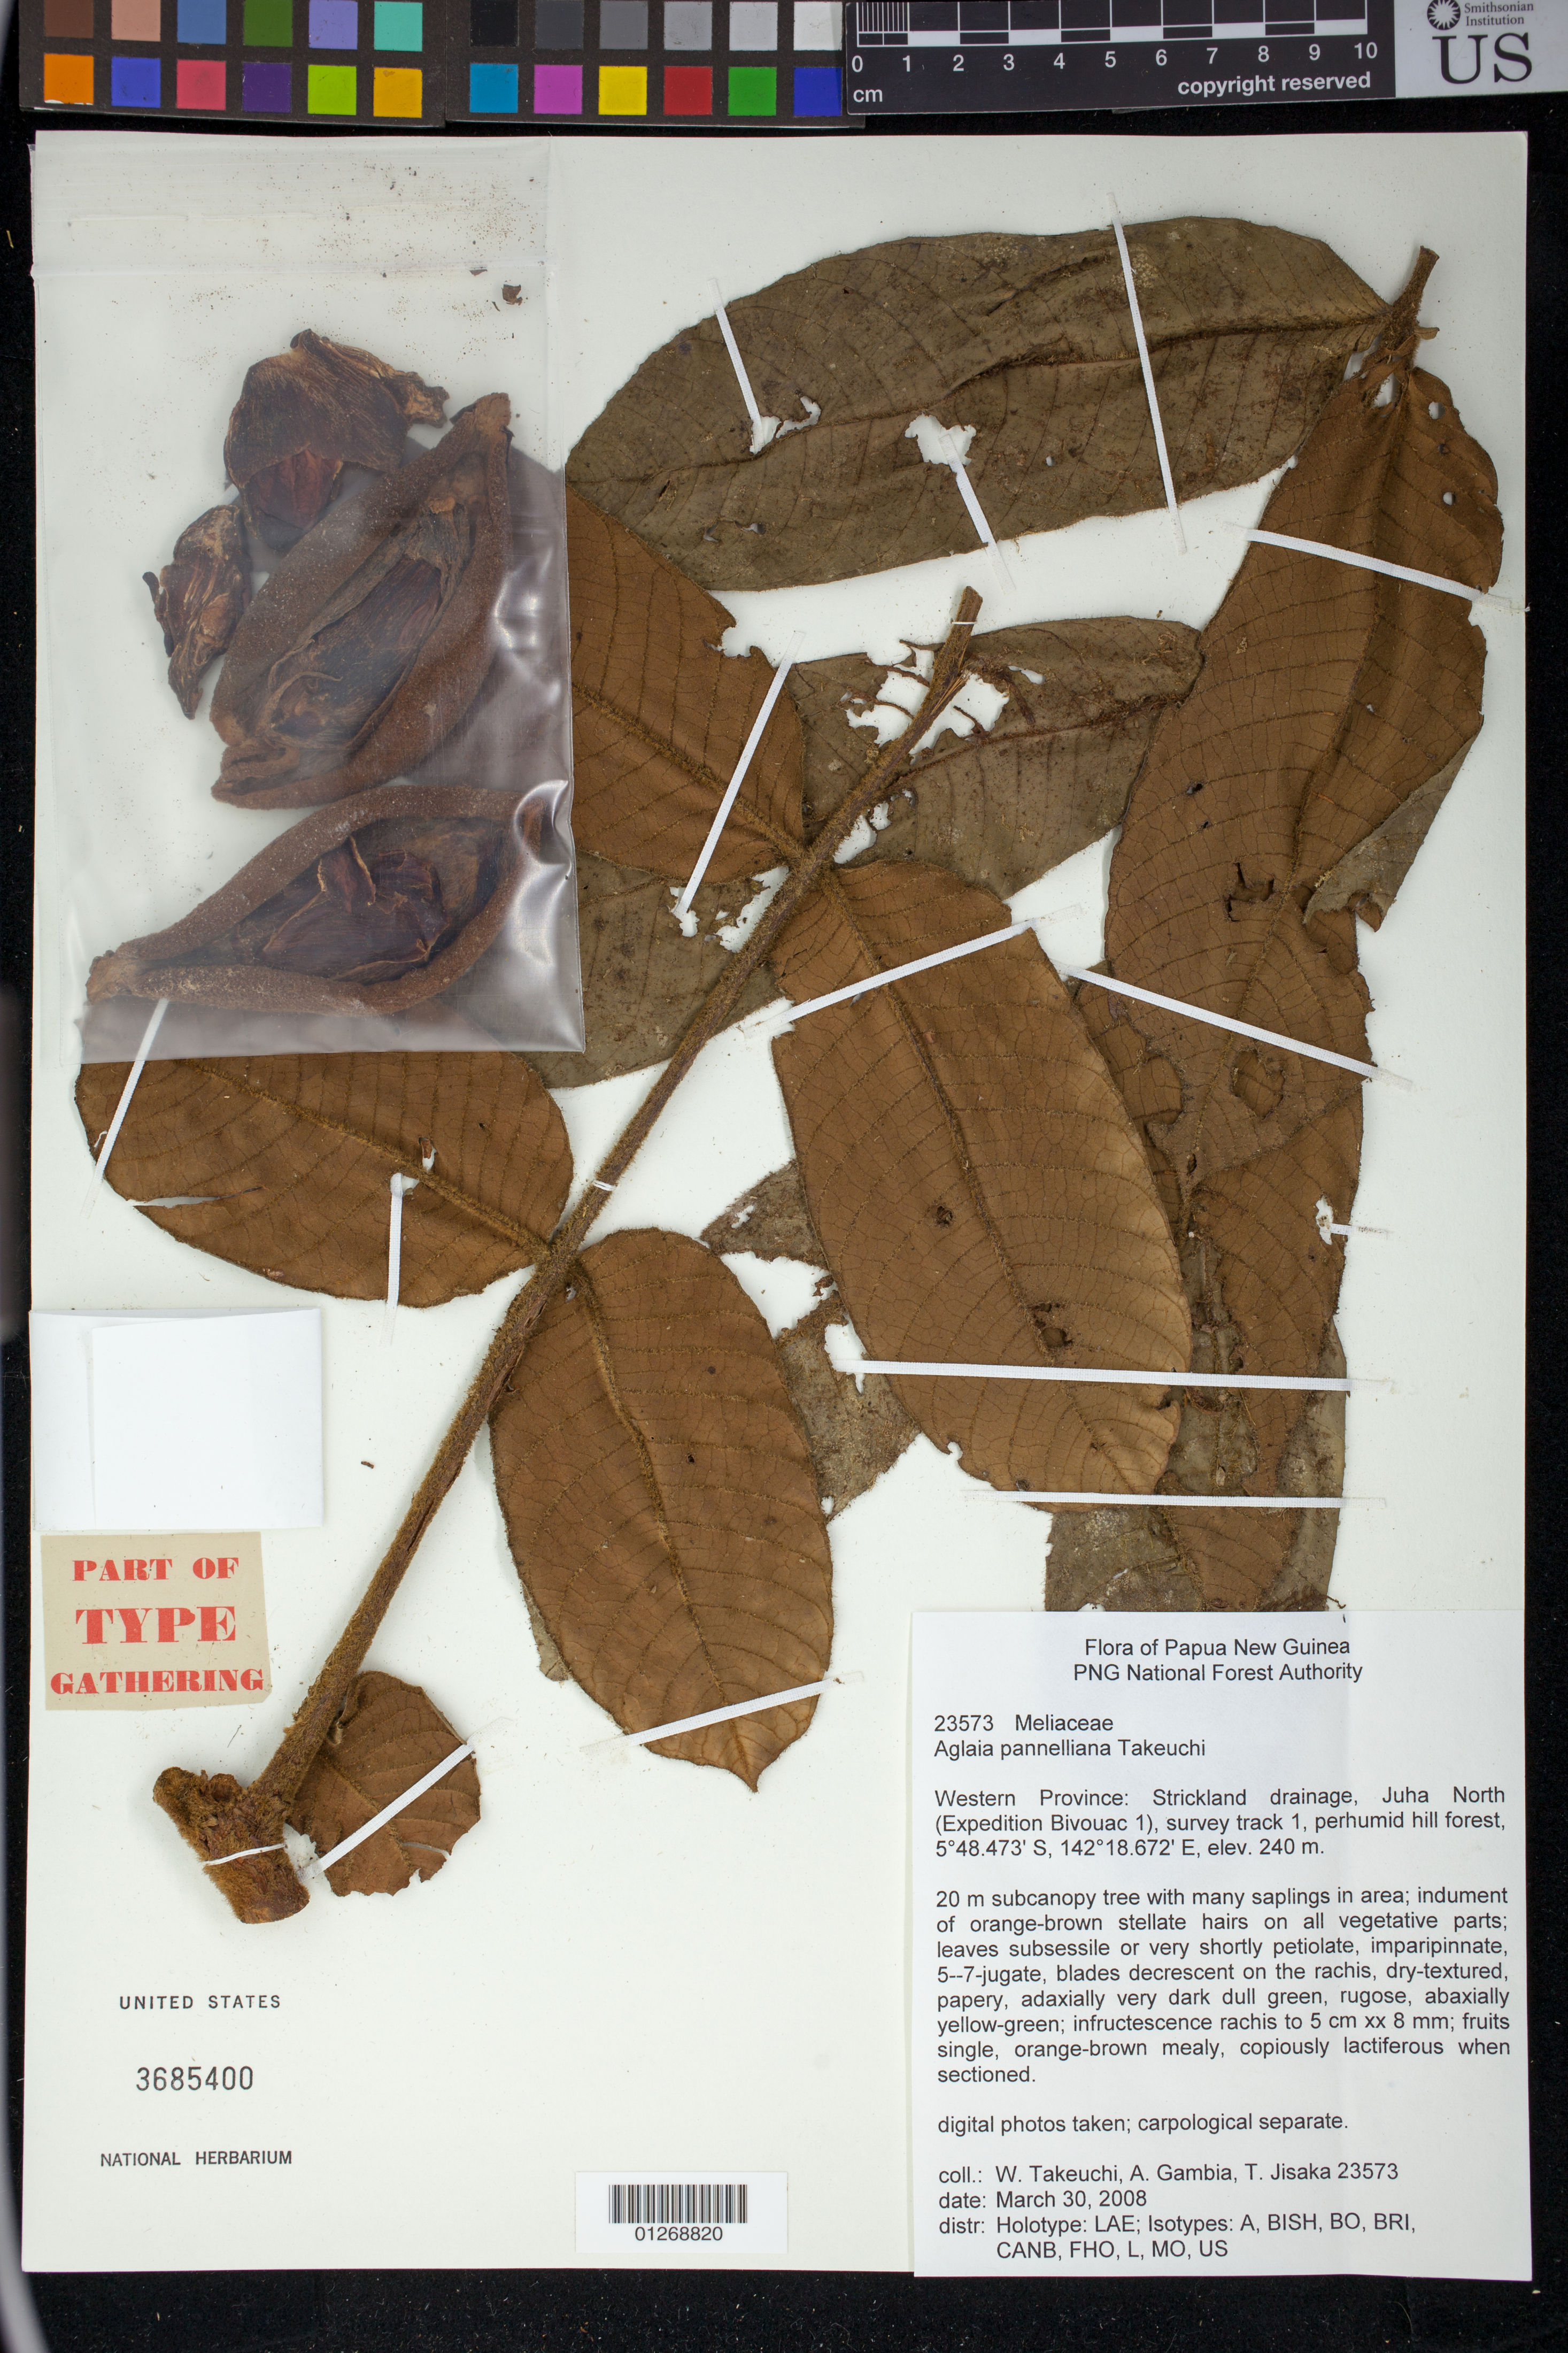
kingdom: Plantae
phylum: Tracheophyta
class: Magnoliopsida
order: Sapindales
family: Meliaceae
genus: Aglaia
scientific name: Aglaia pannelliana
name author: W.N. Takeuchi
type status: Isotype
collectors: W. N. Takeuchi, A. Gambia & T. Jisaka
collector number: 23573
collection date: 2008-03-30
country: Papua New Guinea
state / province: Western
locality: Western Province: Strickland drainage, Juha North (Expedition Bivouac 1), survey track 1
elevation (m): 240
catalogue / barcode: US 3685400